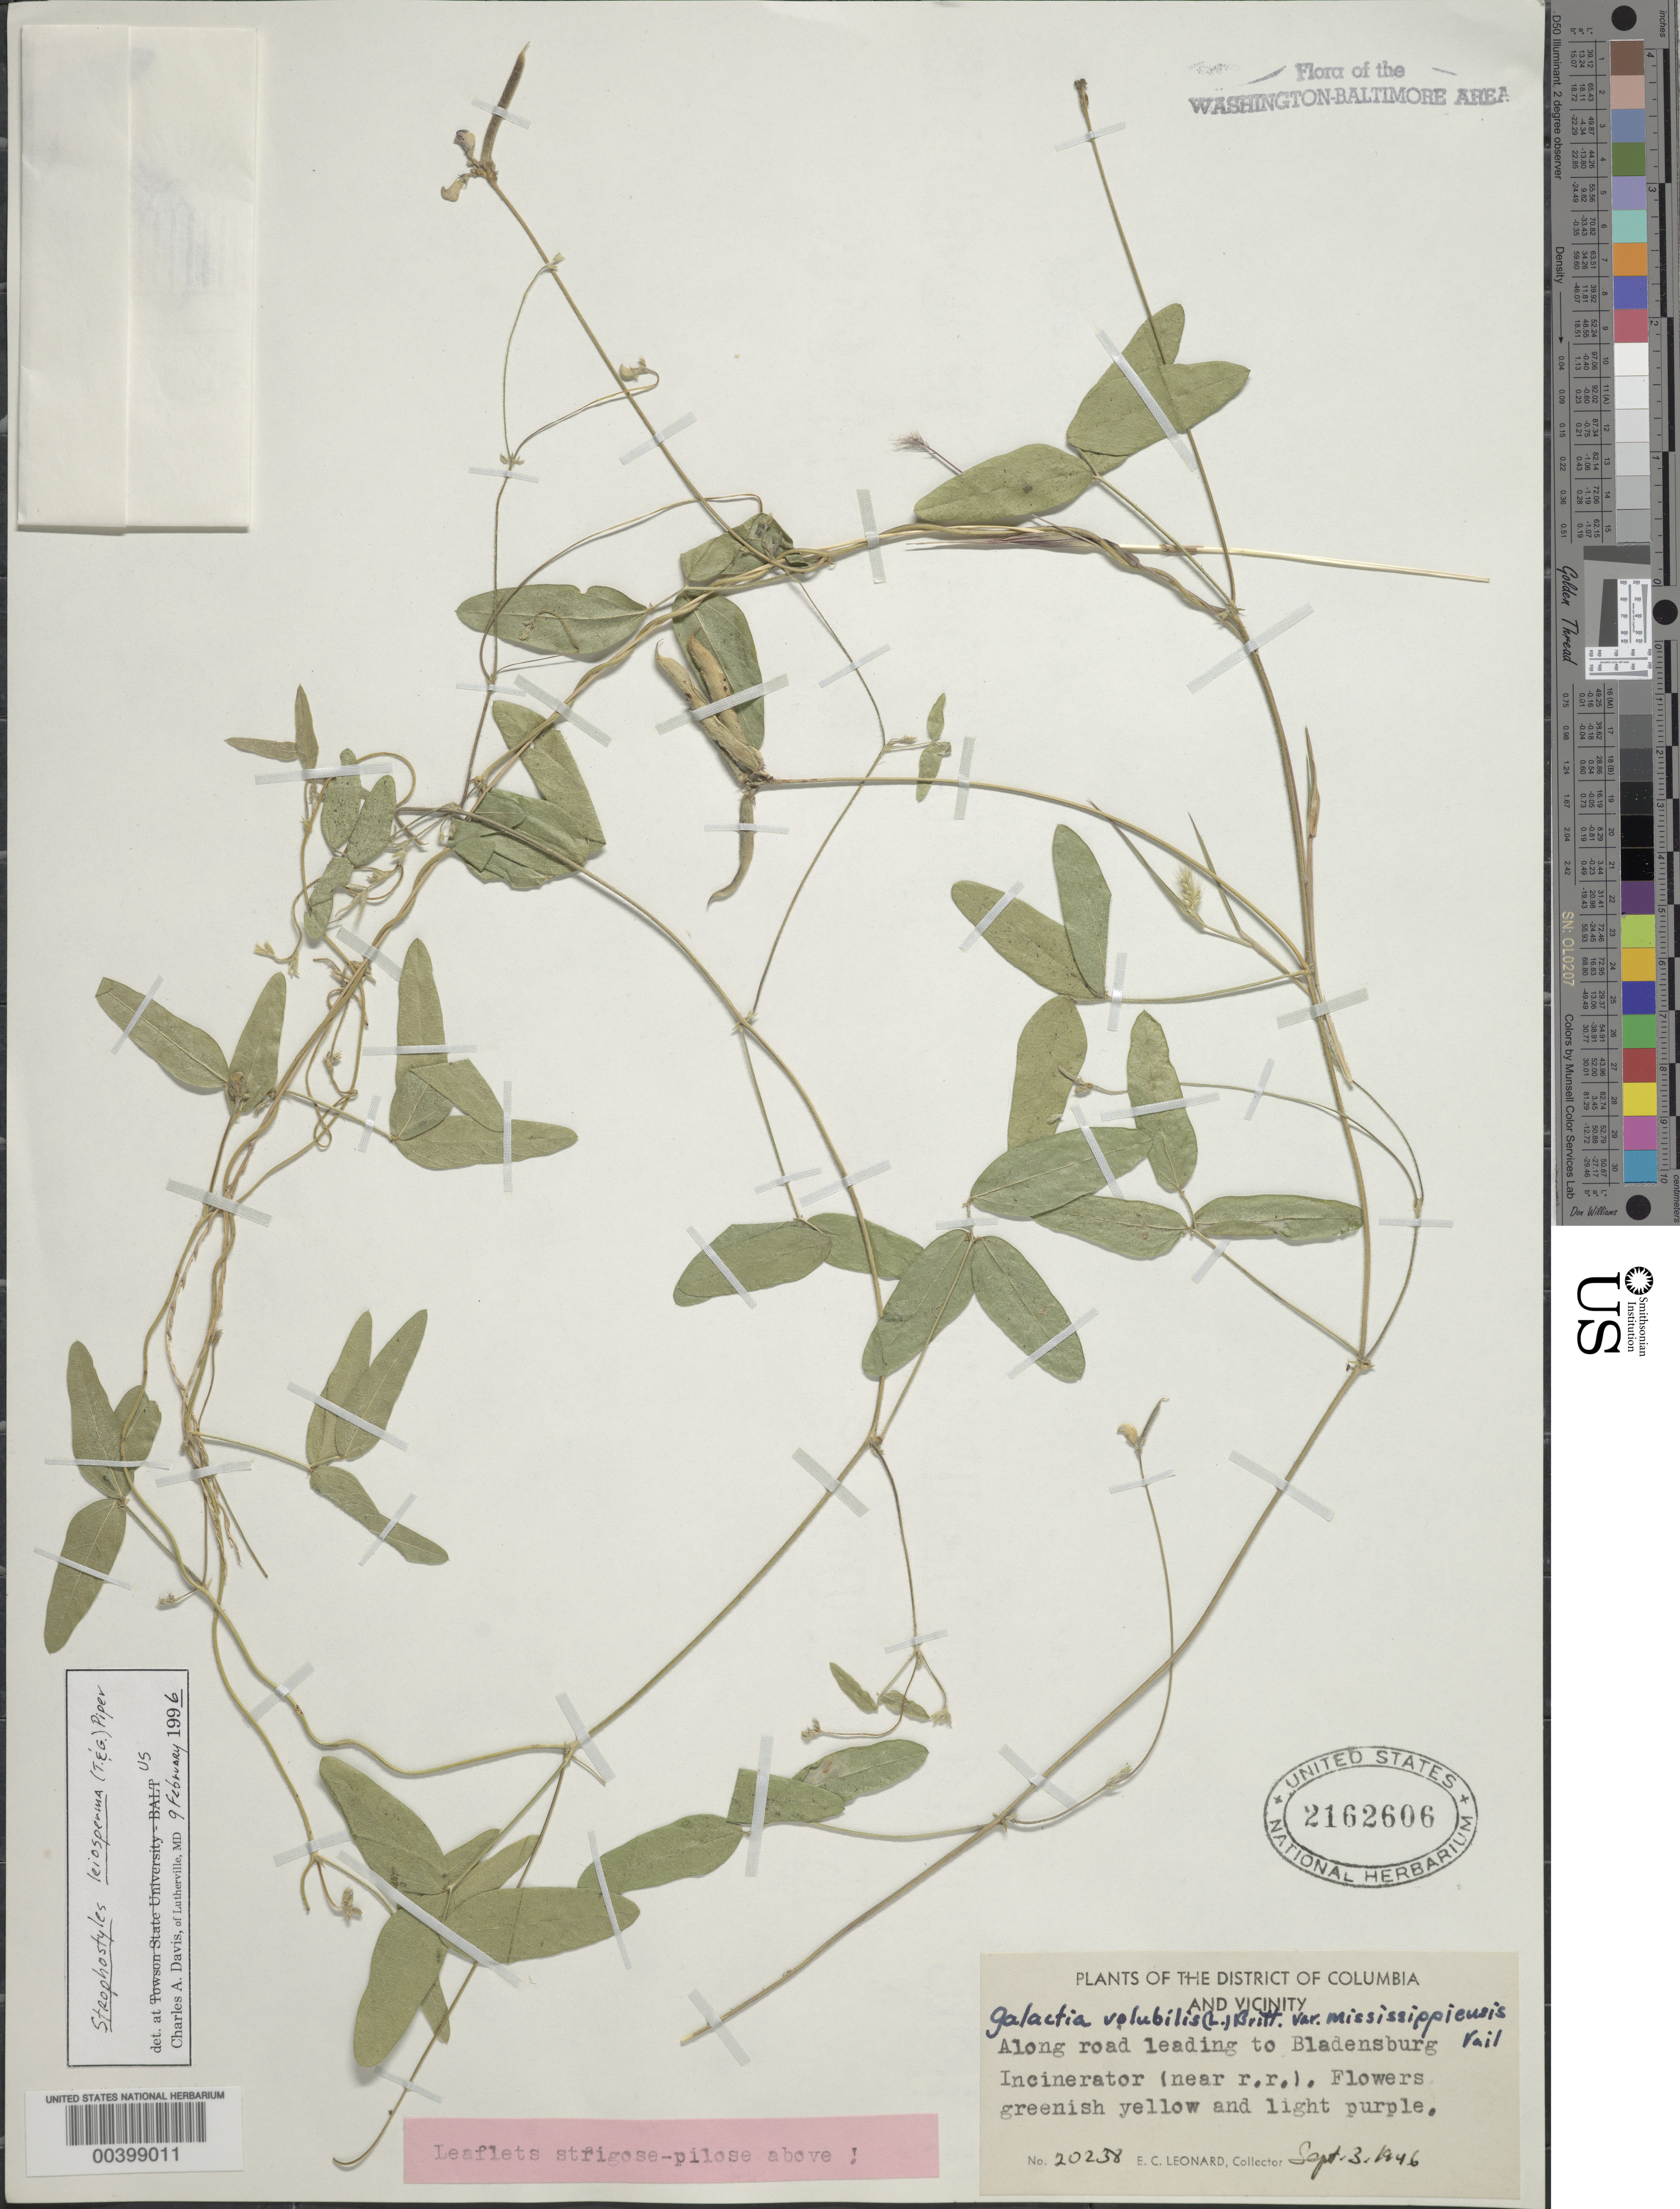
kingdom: Plantae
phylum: Tracheophyta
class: Magnoliopsida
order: Fabales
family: Fabaceae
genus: Strophostyles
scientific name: Strophostyles leiosperma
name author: (Torr. & A. Gray) Piper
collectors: E. C. Leonard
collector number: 20238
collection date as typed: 03 Sep 1946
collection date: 1946-09-03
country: United States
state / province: Maryland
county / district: Prince George's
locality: Bladensburg Incinerator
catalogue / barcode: US 2162606